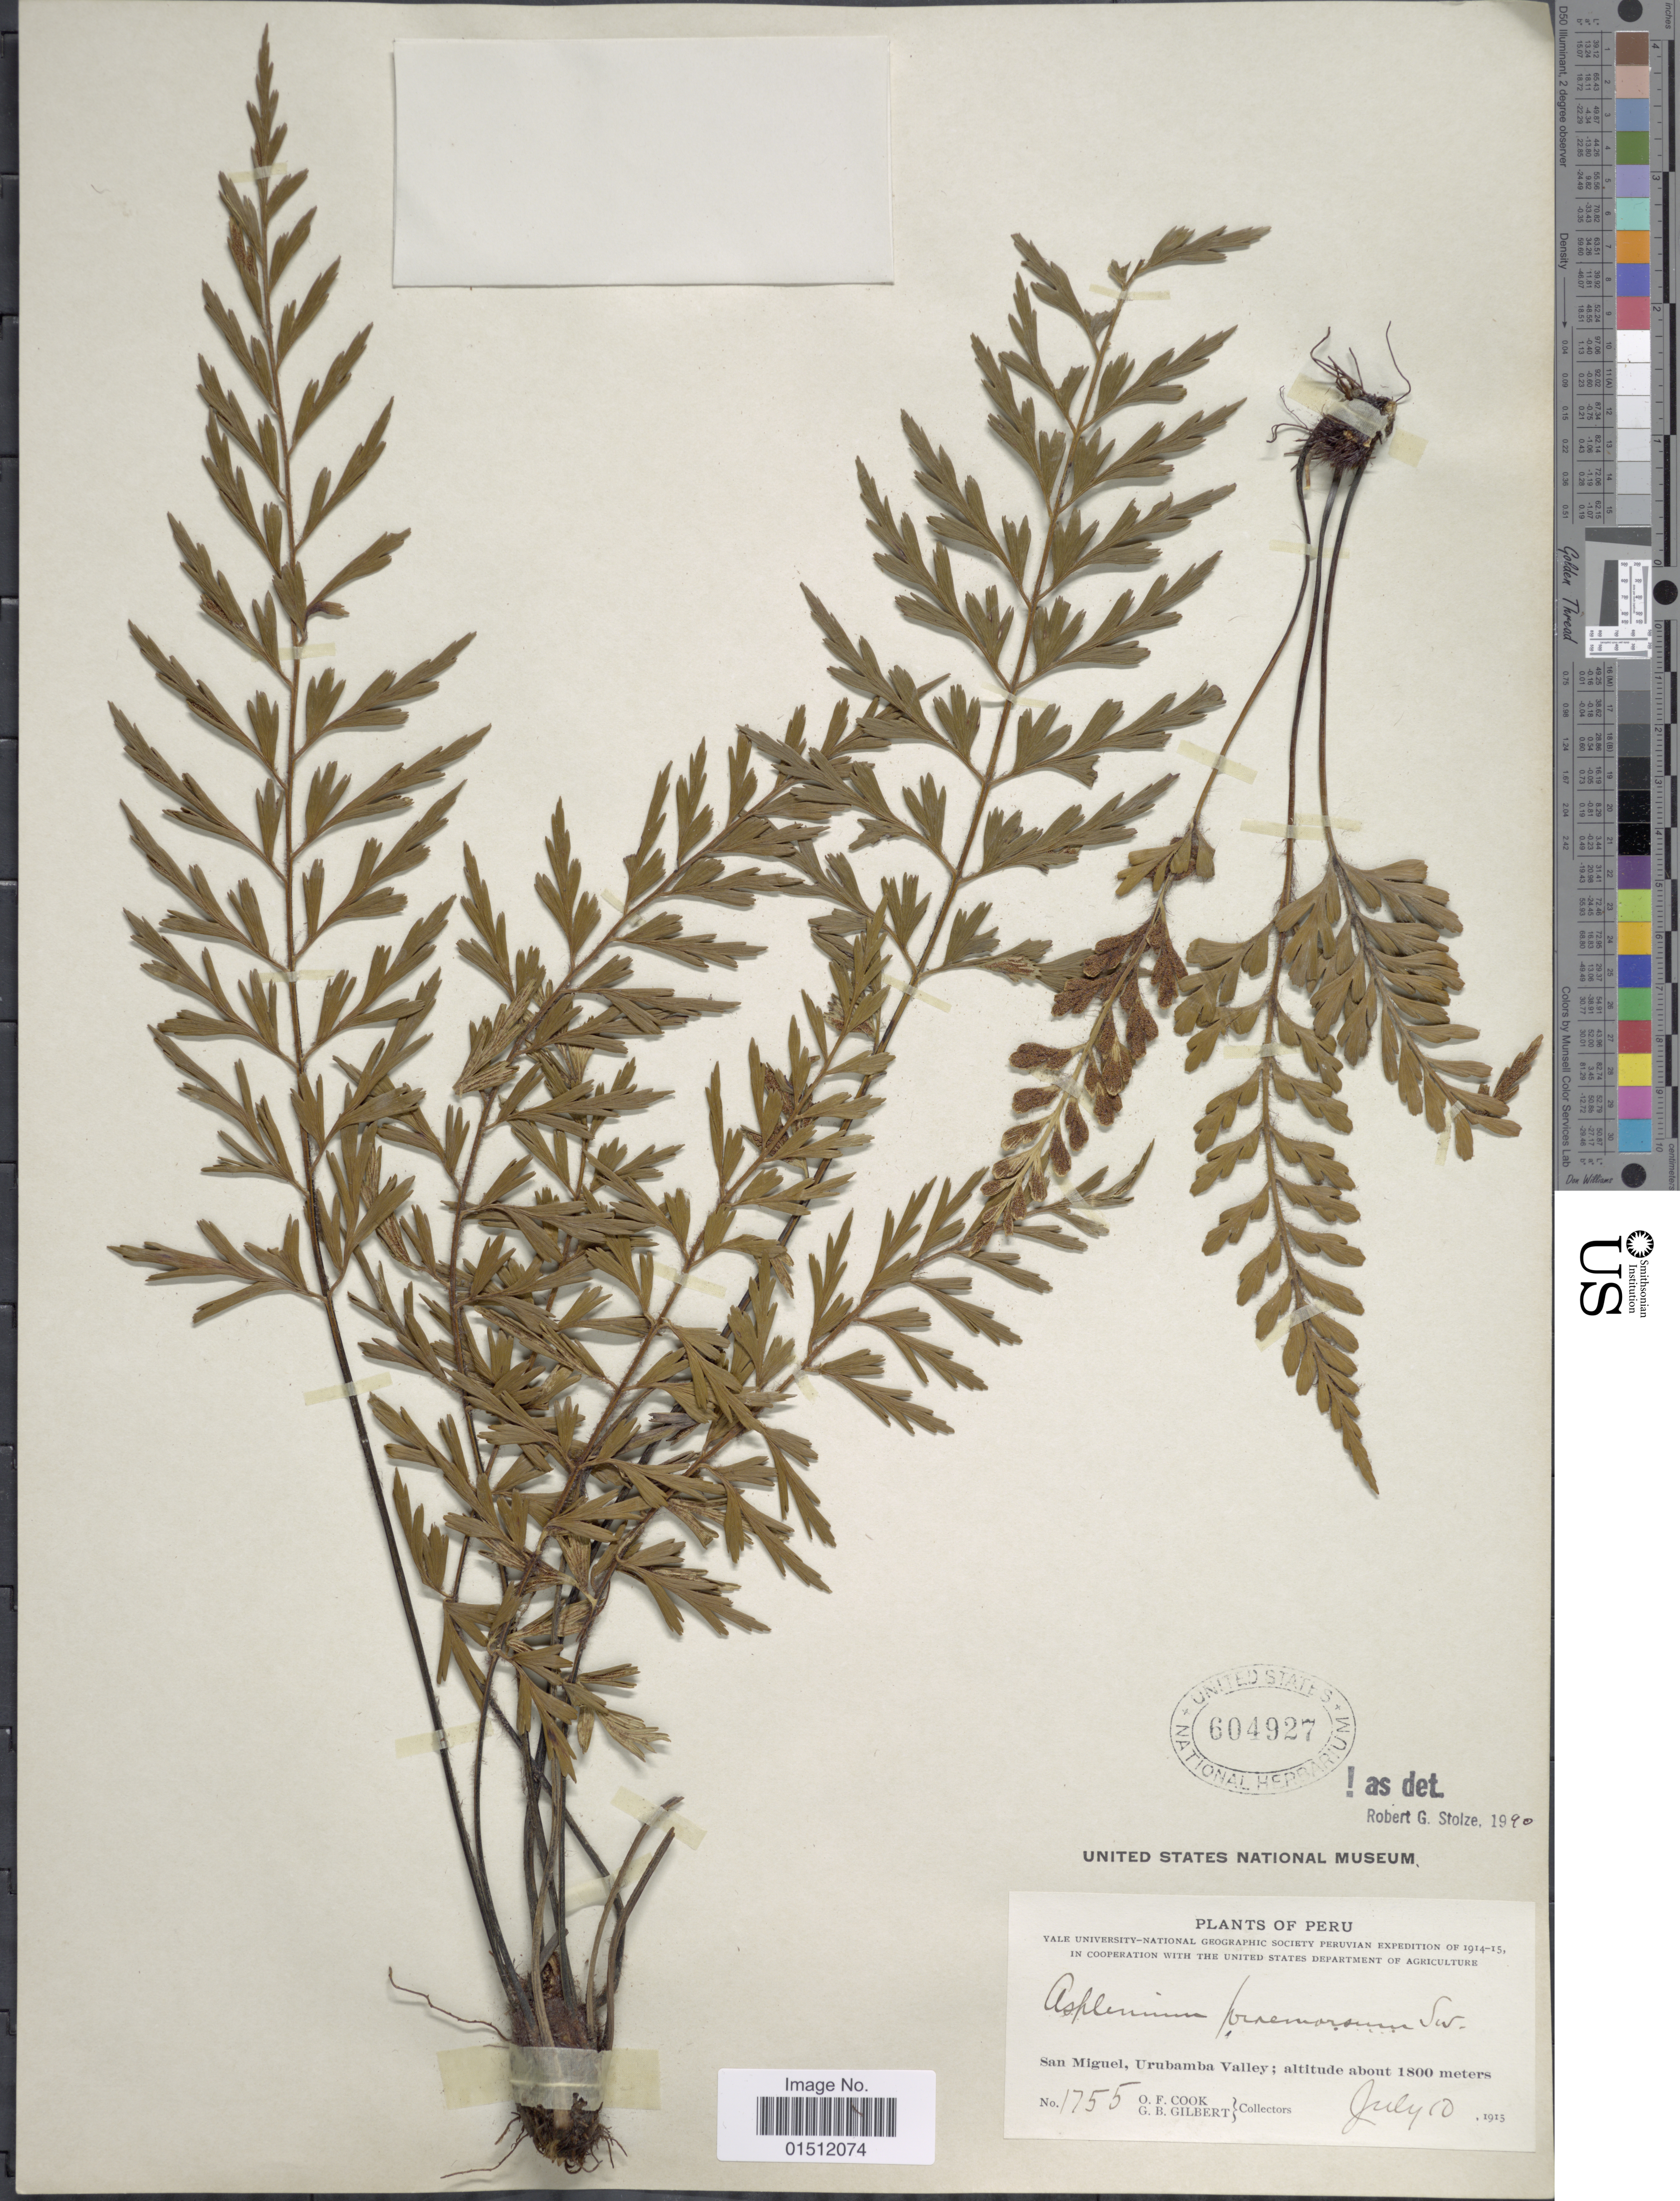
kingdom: Plantae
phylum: Tracheophyta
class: Polypodiopsida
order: Polypodiales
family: Aspleniaceae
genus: Asplenium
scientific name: Asplenium praemorsum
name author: Sw.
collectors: O. F. Cook & G. B. Gilbert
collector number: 1755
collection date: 1915-07-10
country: Peru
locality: San Miquel, Urubamba Valley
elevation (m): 1800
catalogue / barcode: US 604927